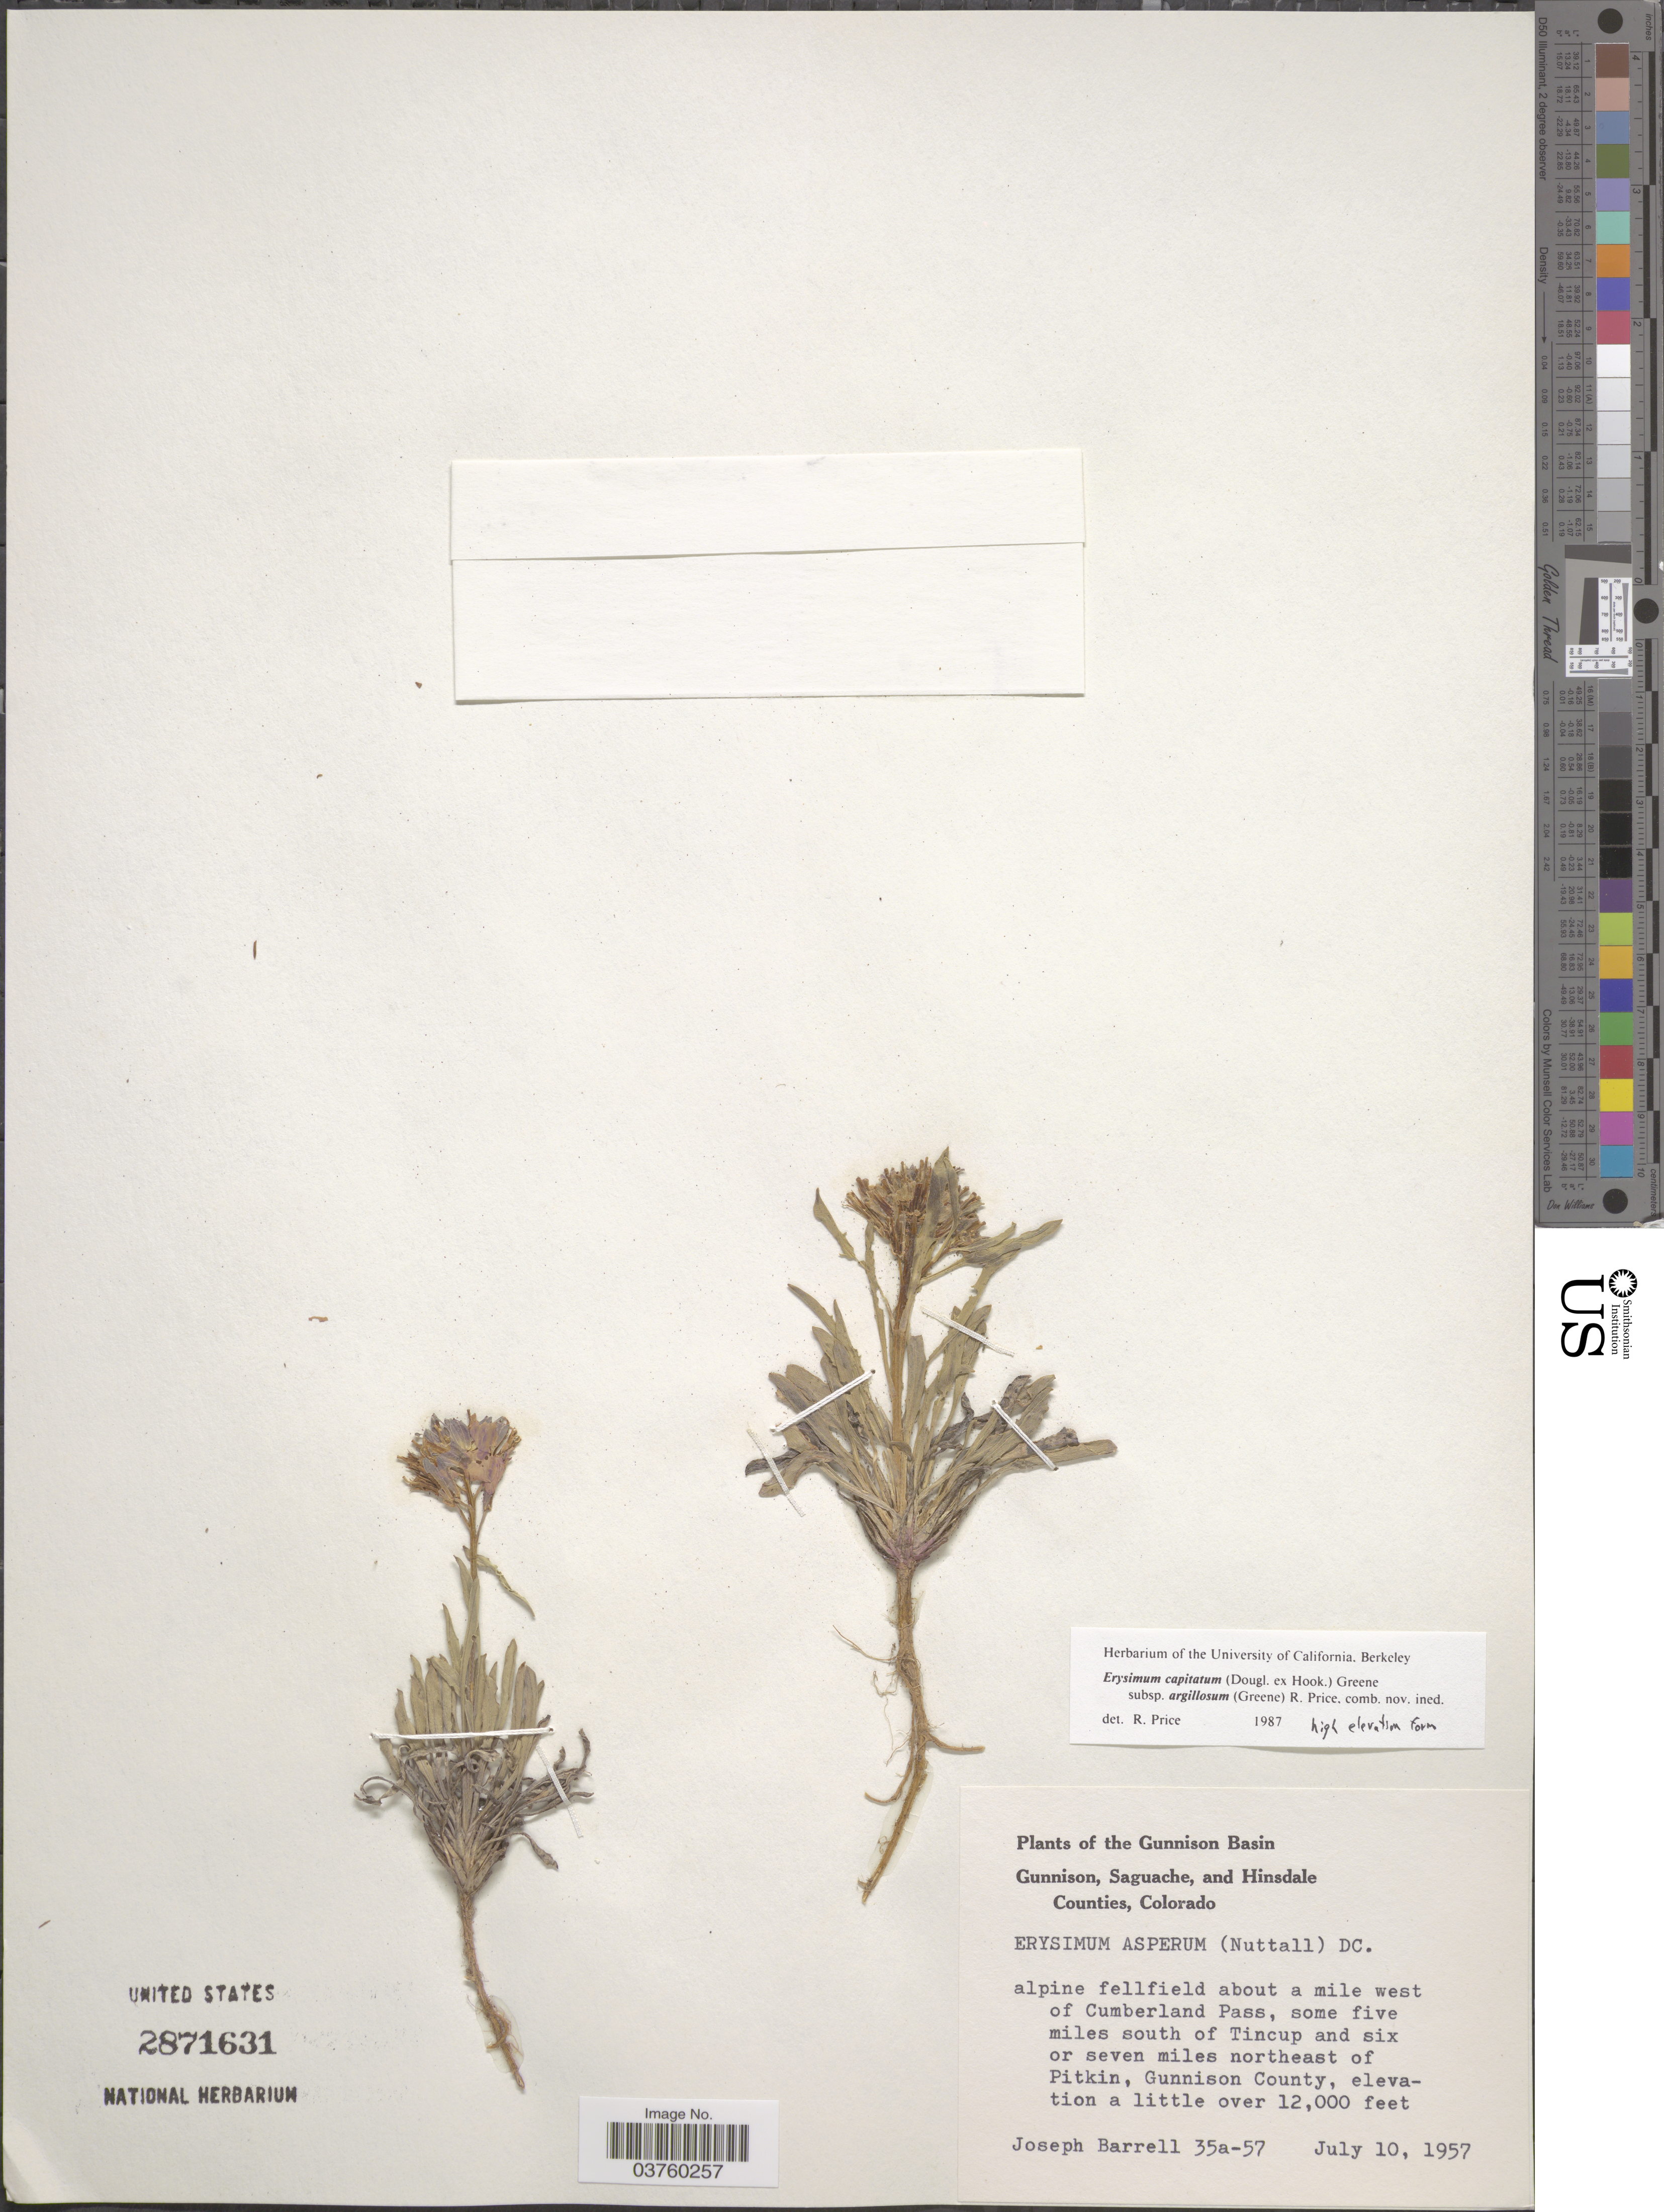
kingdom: Plantae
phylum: Tracheophyta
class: Magnoliopsida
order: Brassicales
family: Brassicaceae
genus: Erysimum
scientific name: Erysimum capitatum var. argillosum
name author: (Greene) R.J. Davis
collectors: J. Barrell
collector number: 35a-57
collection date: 1957-07-10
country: United States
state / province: Colorado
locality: The Gunnison Basin. Alpine fellfield about a mile west of Cumberland Pass, some five miles south of Tincup and six or seven miles northeast of Pitkin, Gunnison County.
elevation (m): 3658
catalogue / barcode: US 2871631